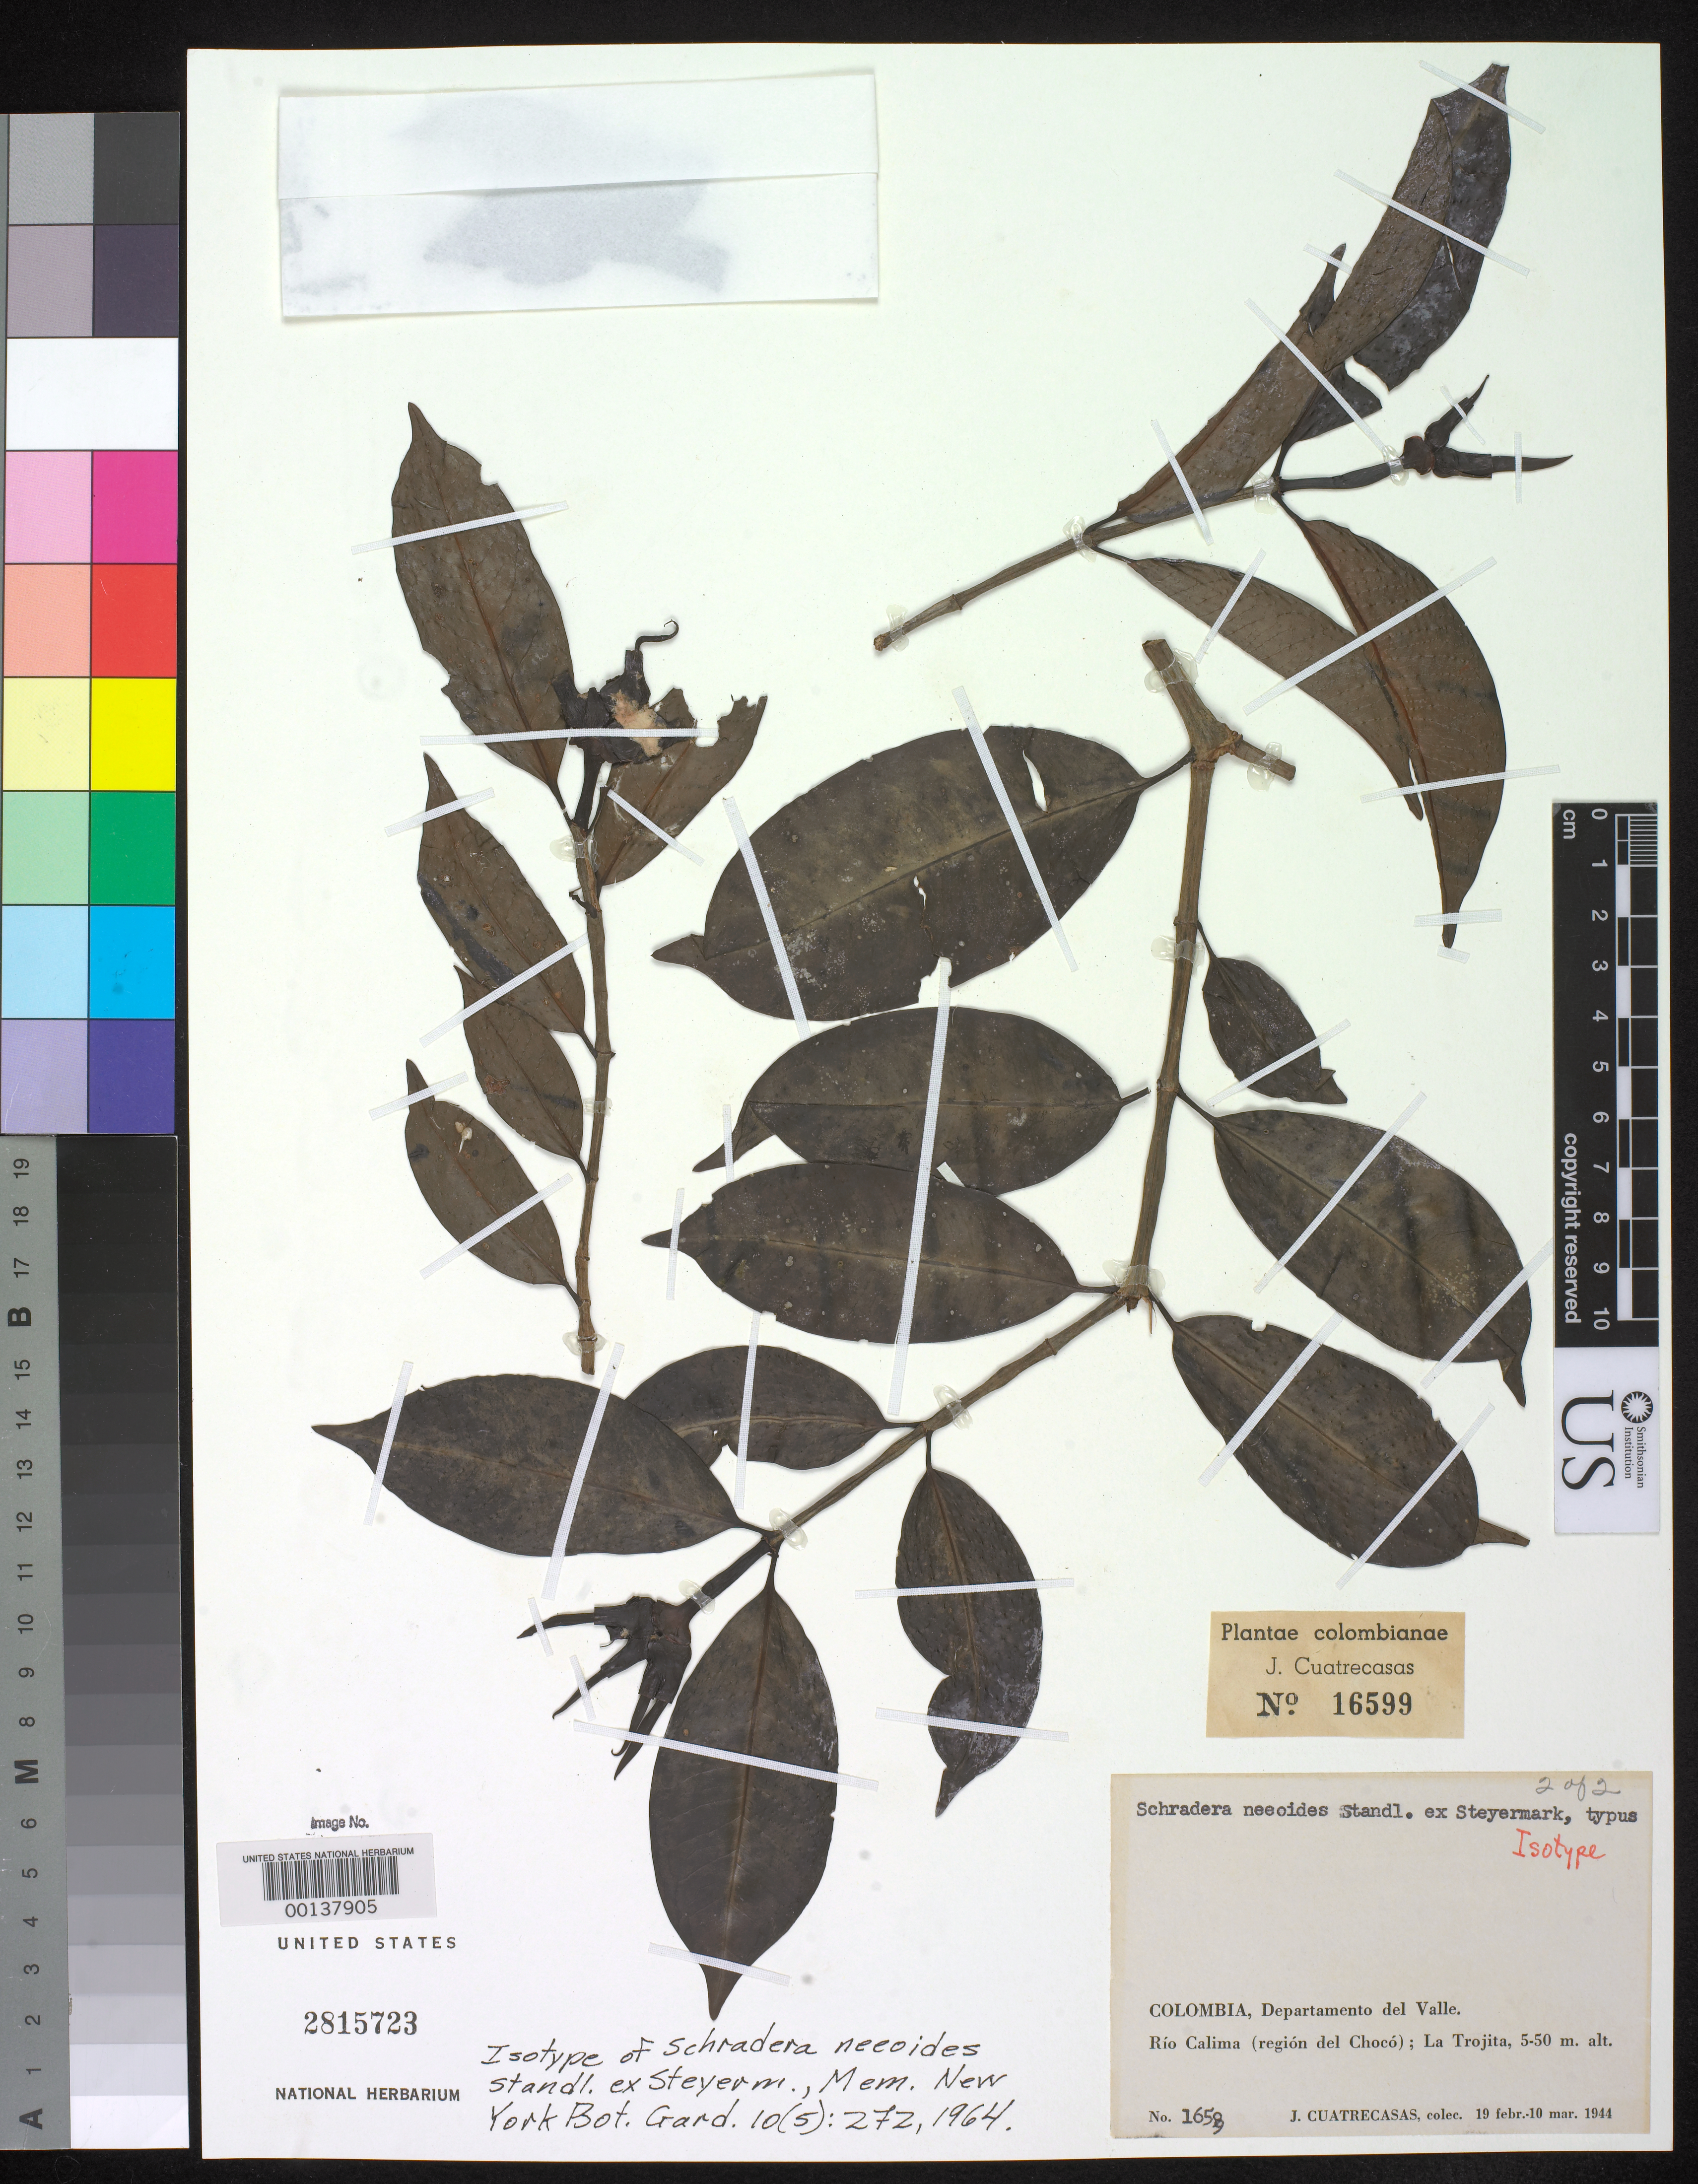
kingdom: Plantae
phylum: Tracheophyta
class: Magnoliopsida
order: Gentianales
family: Rubiaceae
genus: Schradera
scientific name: Schradera neeoides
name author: Standl. ex Steyerm.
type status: Isotype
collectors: J. Cuatrecasas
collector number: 16599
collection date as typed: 19 Feb 1944 to 10 Mar 1944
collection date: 1944-02-19/1944-03-10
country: Colombia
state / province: Valle del Cauca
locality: Rio Calima, La Tojita.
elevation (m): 5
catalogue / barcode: US 2815723